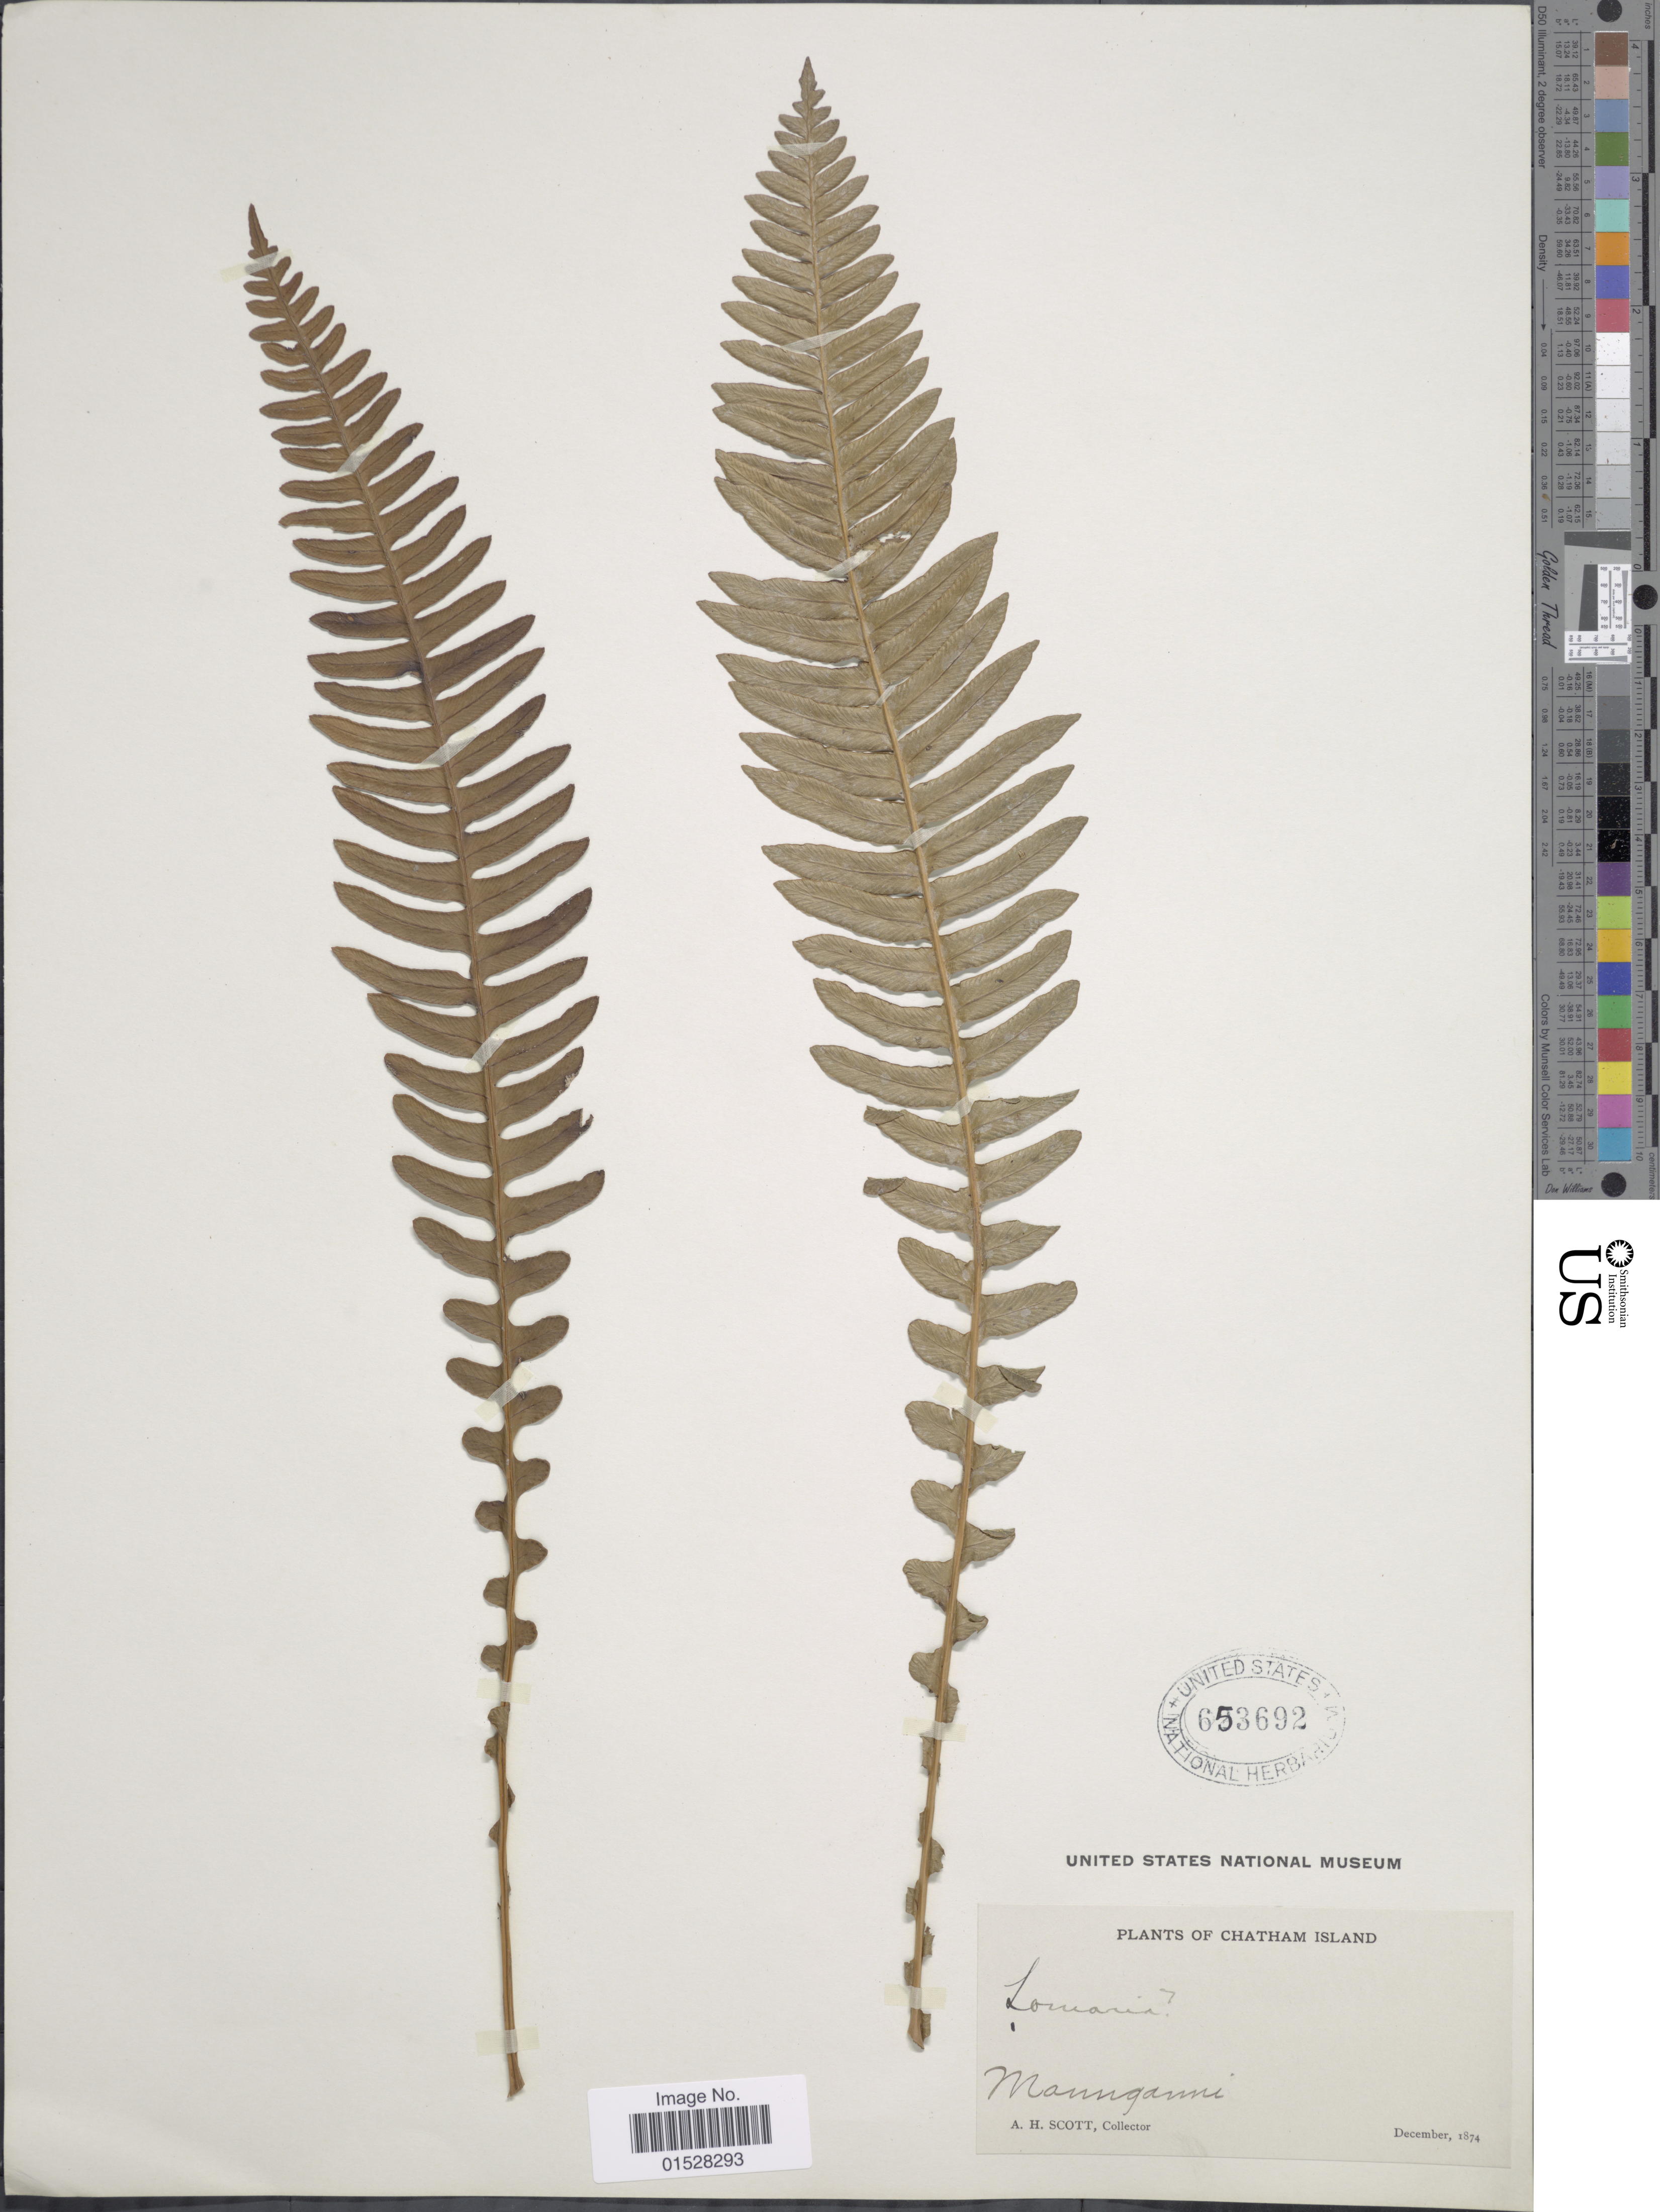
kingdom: Plantae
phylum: Tracheophyta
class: Polypodiopsida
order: Polypodiales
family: Blechnaceae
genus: Blechnum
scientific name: Blechnum sp.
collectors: A. H. Scott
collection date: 1874-12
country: New Zealand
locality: Chatham Is., Maunganui.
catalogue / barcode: US 653692